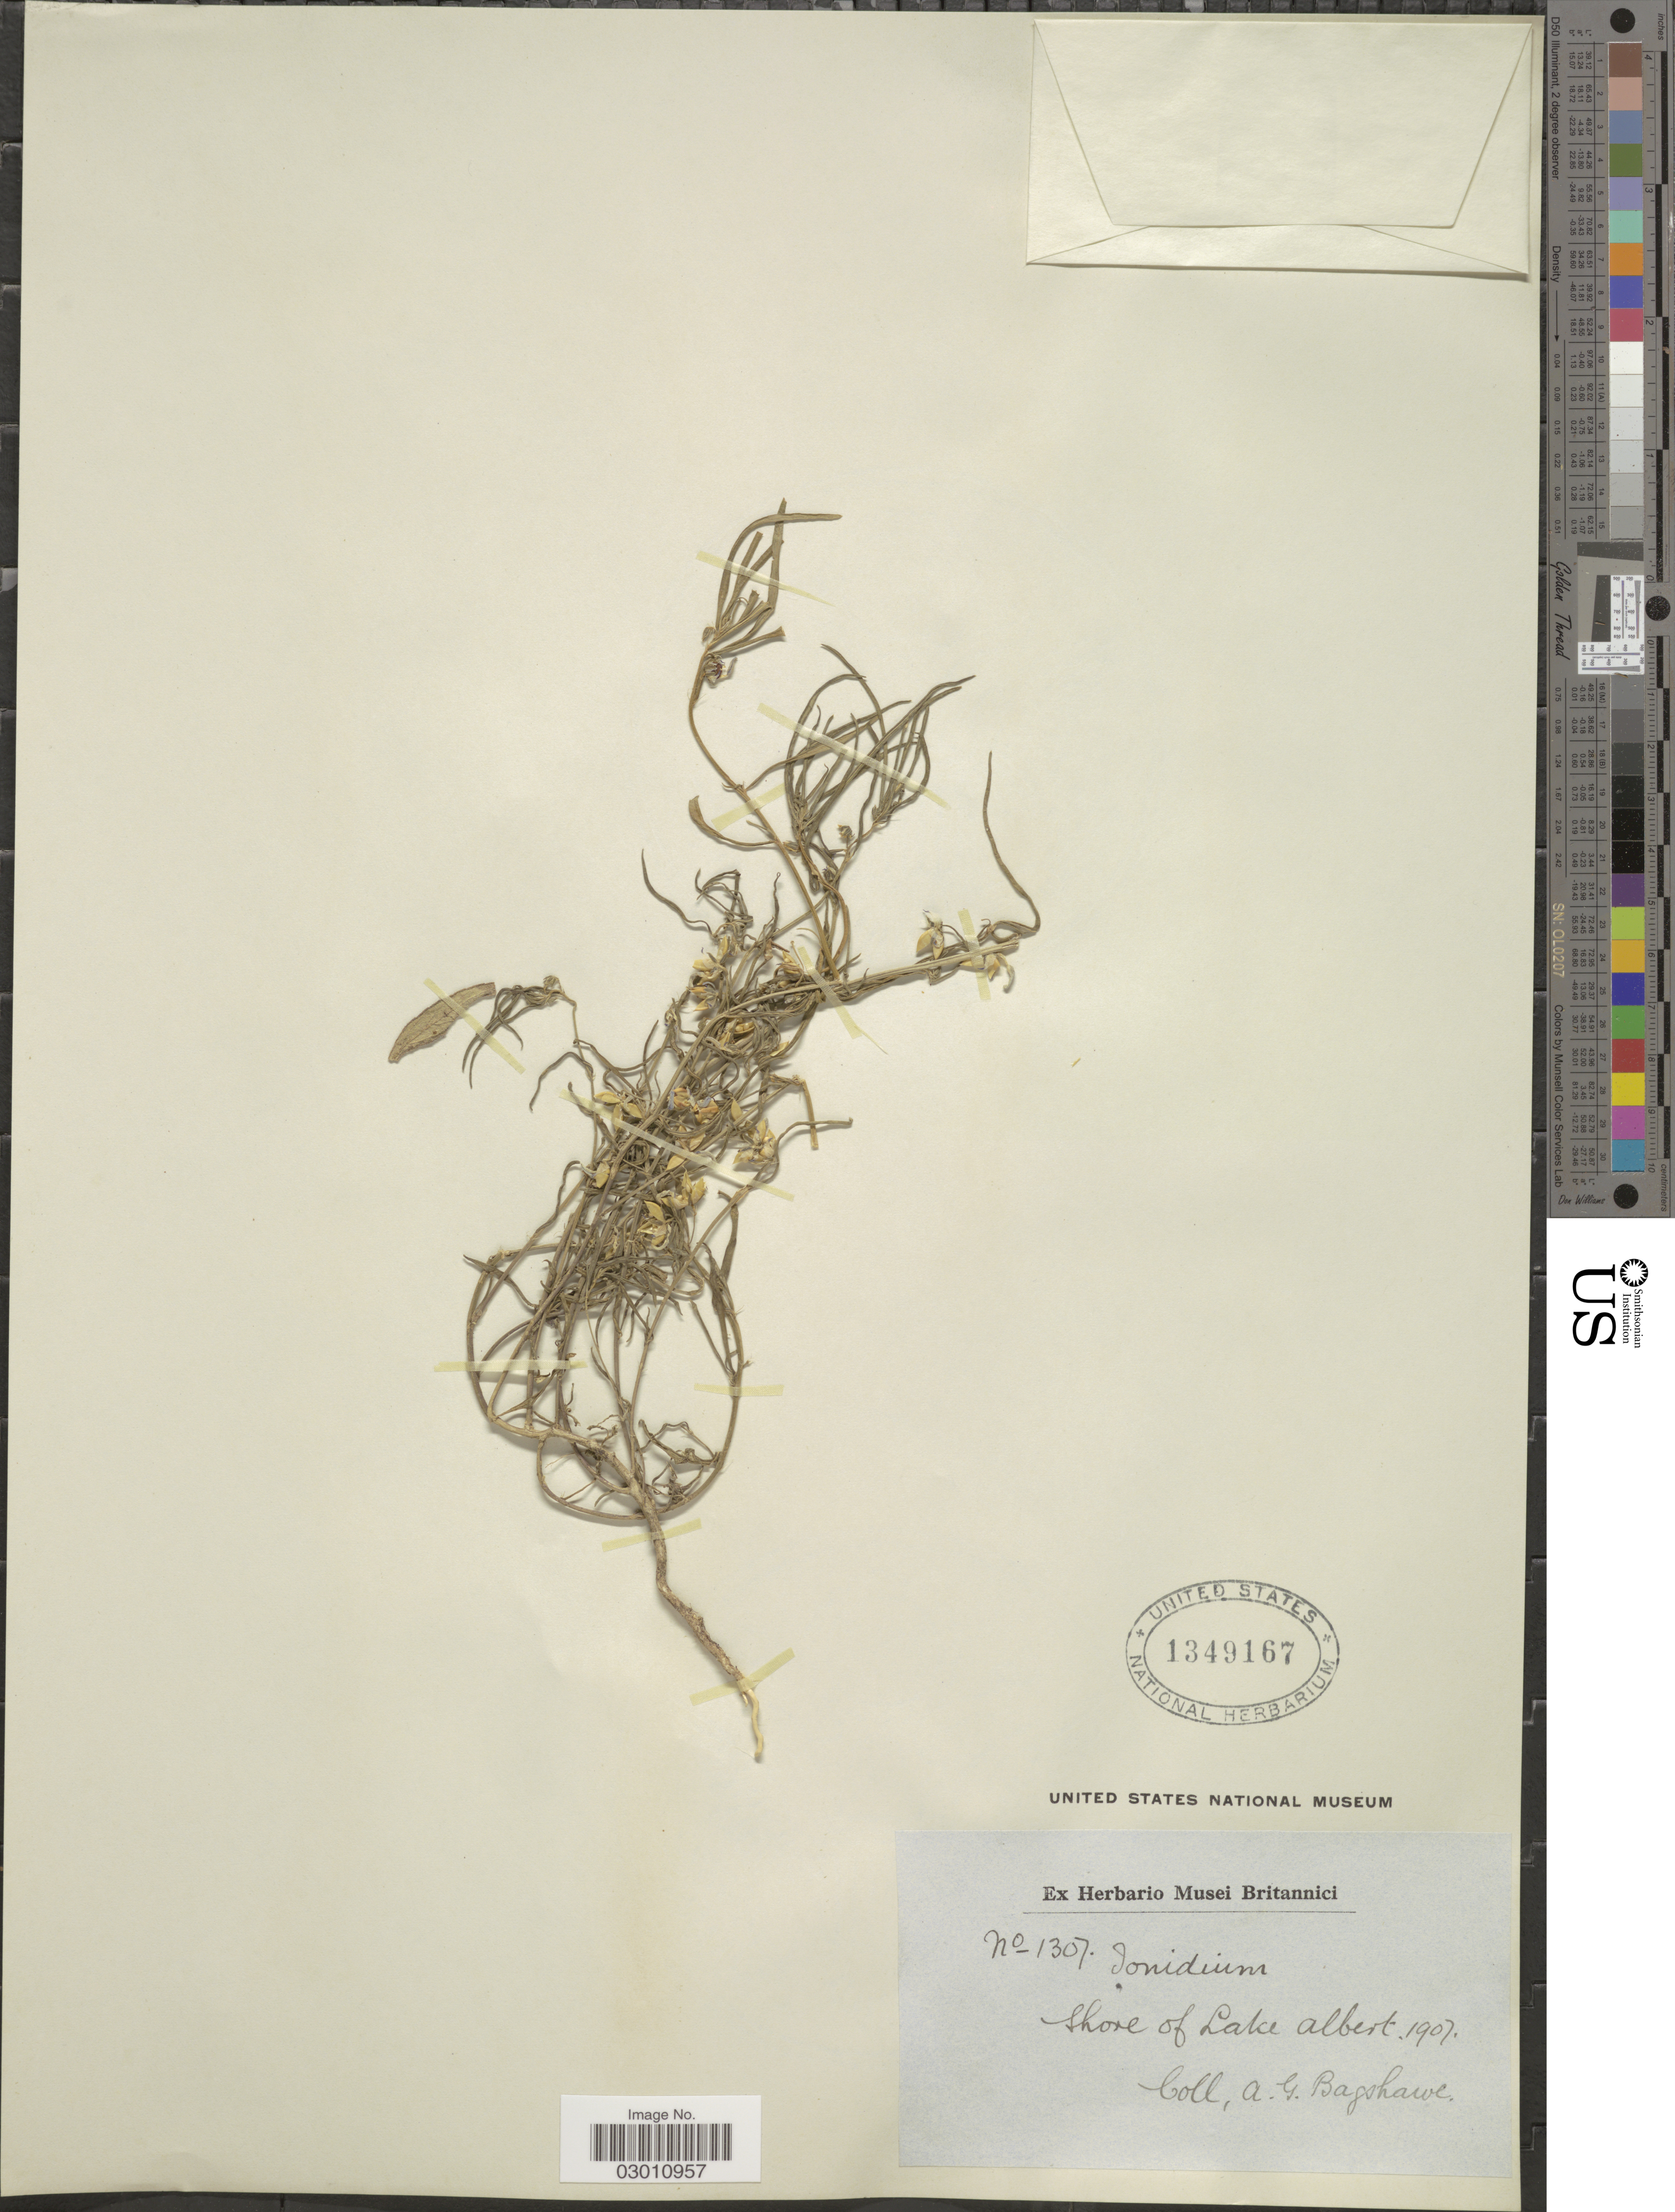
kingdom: Plantae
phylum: Tracheophyta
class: Magnoliopsida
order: Malpighiales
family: Violaceae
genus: Pigea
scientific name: Pigea enneasperma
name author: (L.) P.I. Forst.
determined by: Strong, Mark T., (BOT), Smithsonian Institution - National Museum of Natural History (UNITED STATES)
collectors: A. Bagshawe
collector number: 1307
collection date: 1907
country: Uganda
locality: Shore of Lake Albert.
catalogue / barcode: US 1349167